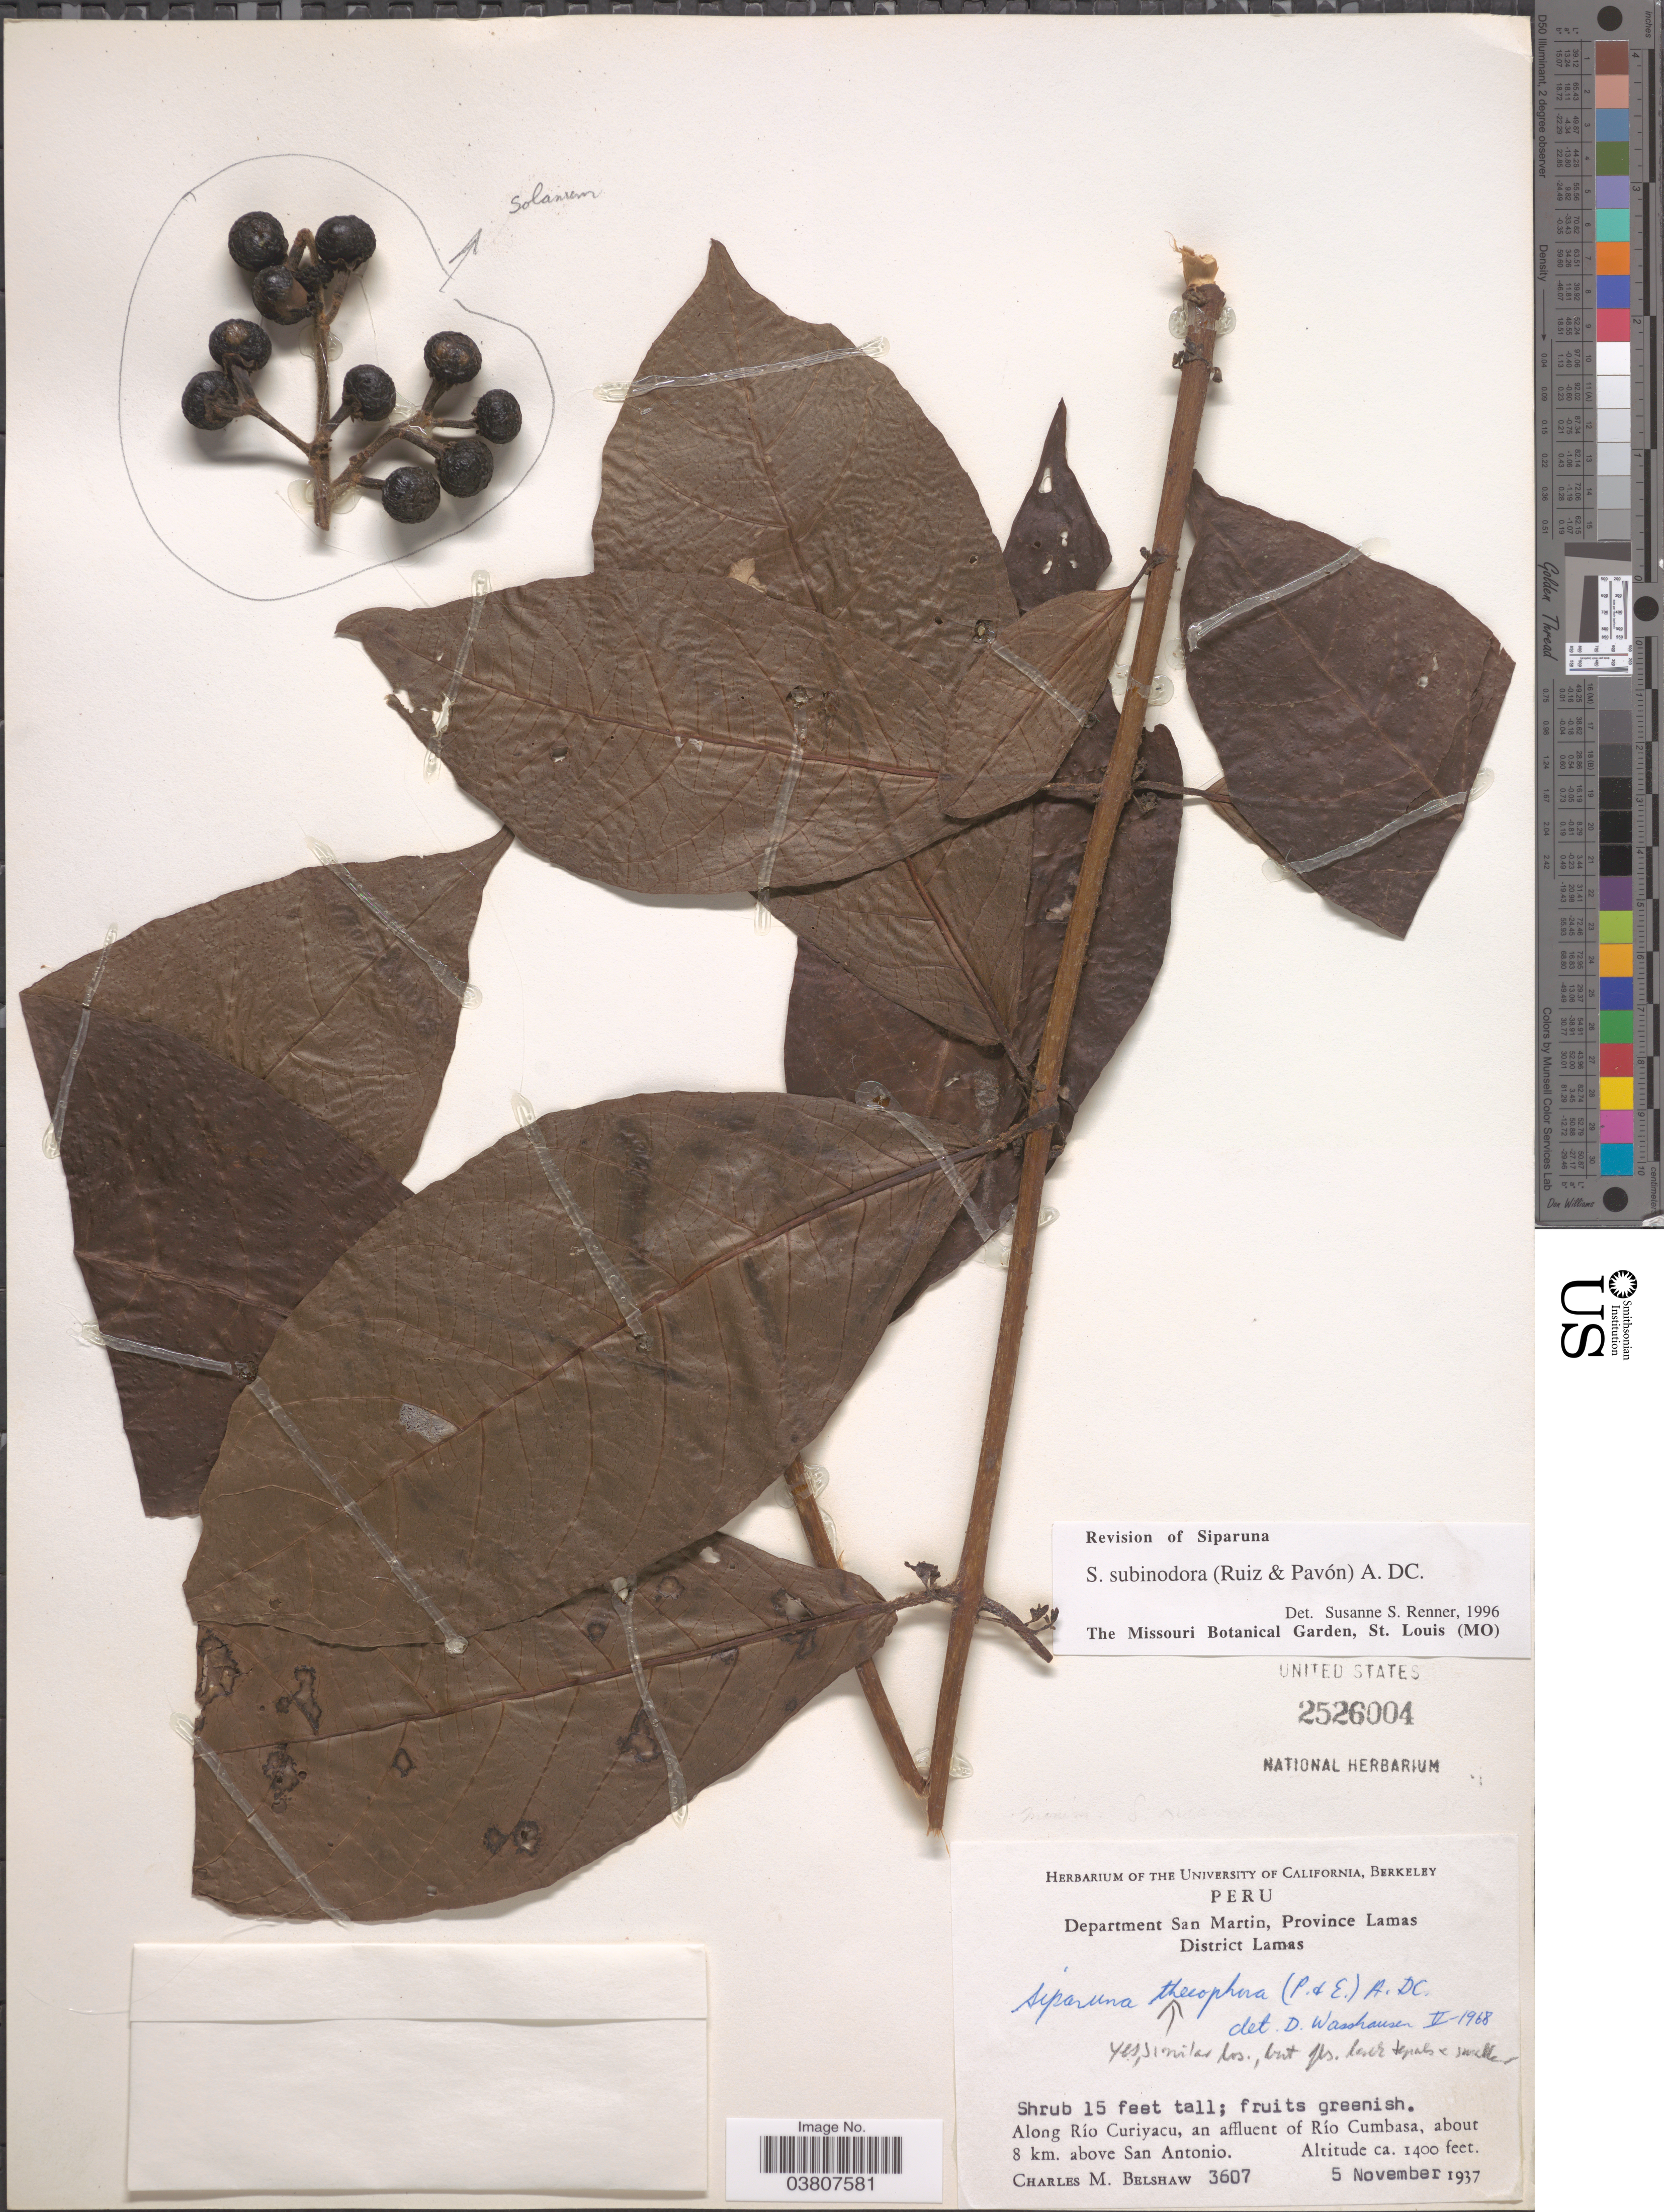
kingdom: Plantae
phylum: Tracheophyta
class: Magnoliopsida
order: Laurales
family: Siparunaceae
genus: Siparuna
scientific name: Siparuna subinodora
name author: (Ruiz & Pav.) A. DC.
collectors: C. Shaw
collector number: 3607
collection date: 1937-11-05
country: Peru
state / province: San Martín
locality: Department San Martin, Province Lamas. District Lamas. Along Río Curiyacu, an affluent of Río Cumbasa, about 8 km. above San Antonio.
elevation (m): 427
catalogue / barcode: US 2526004